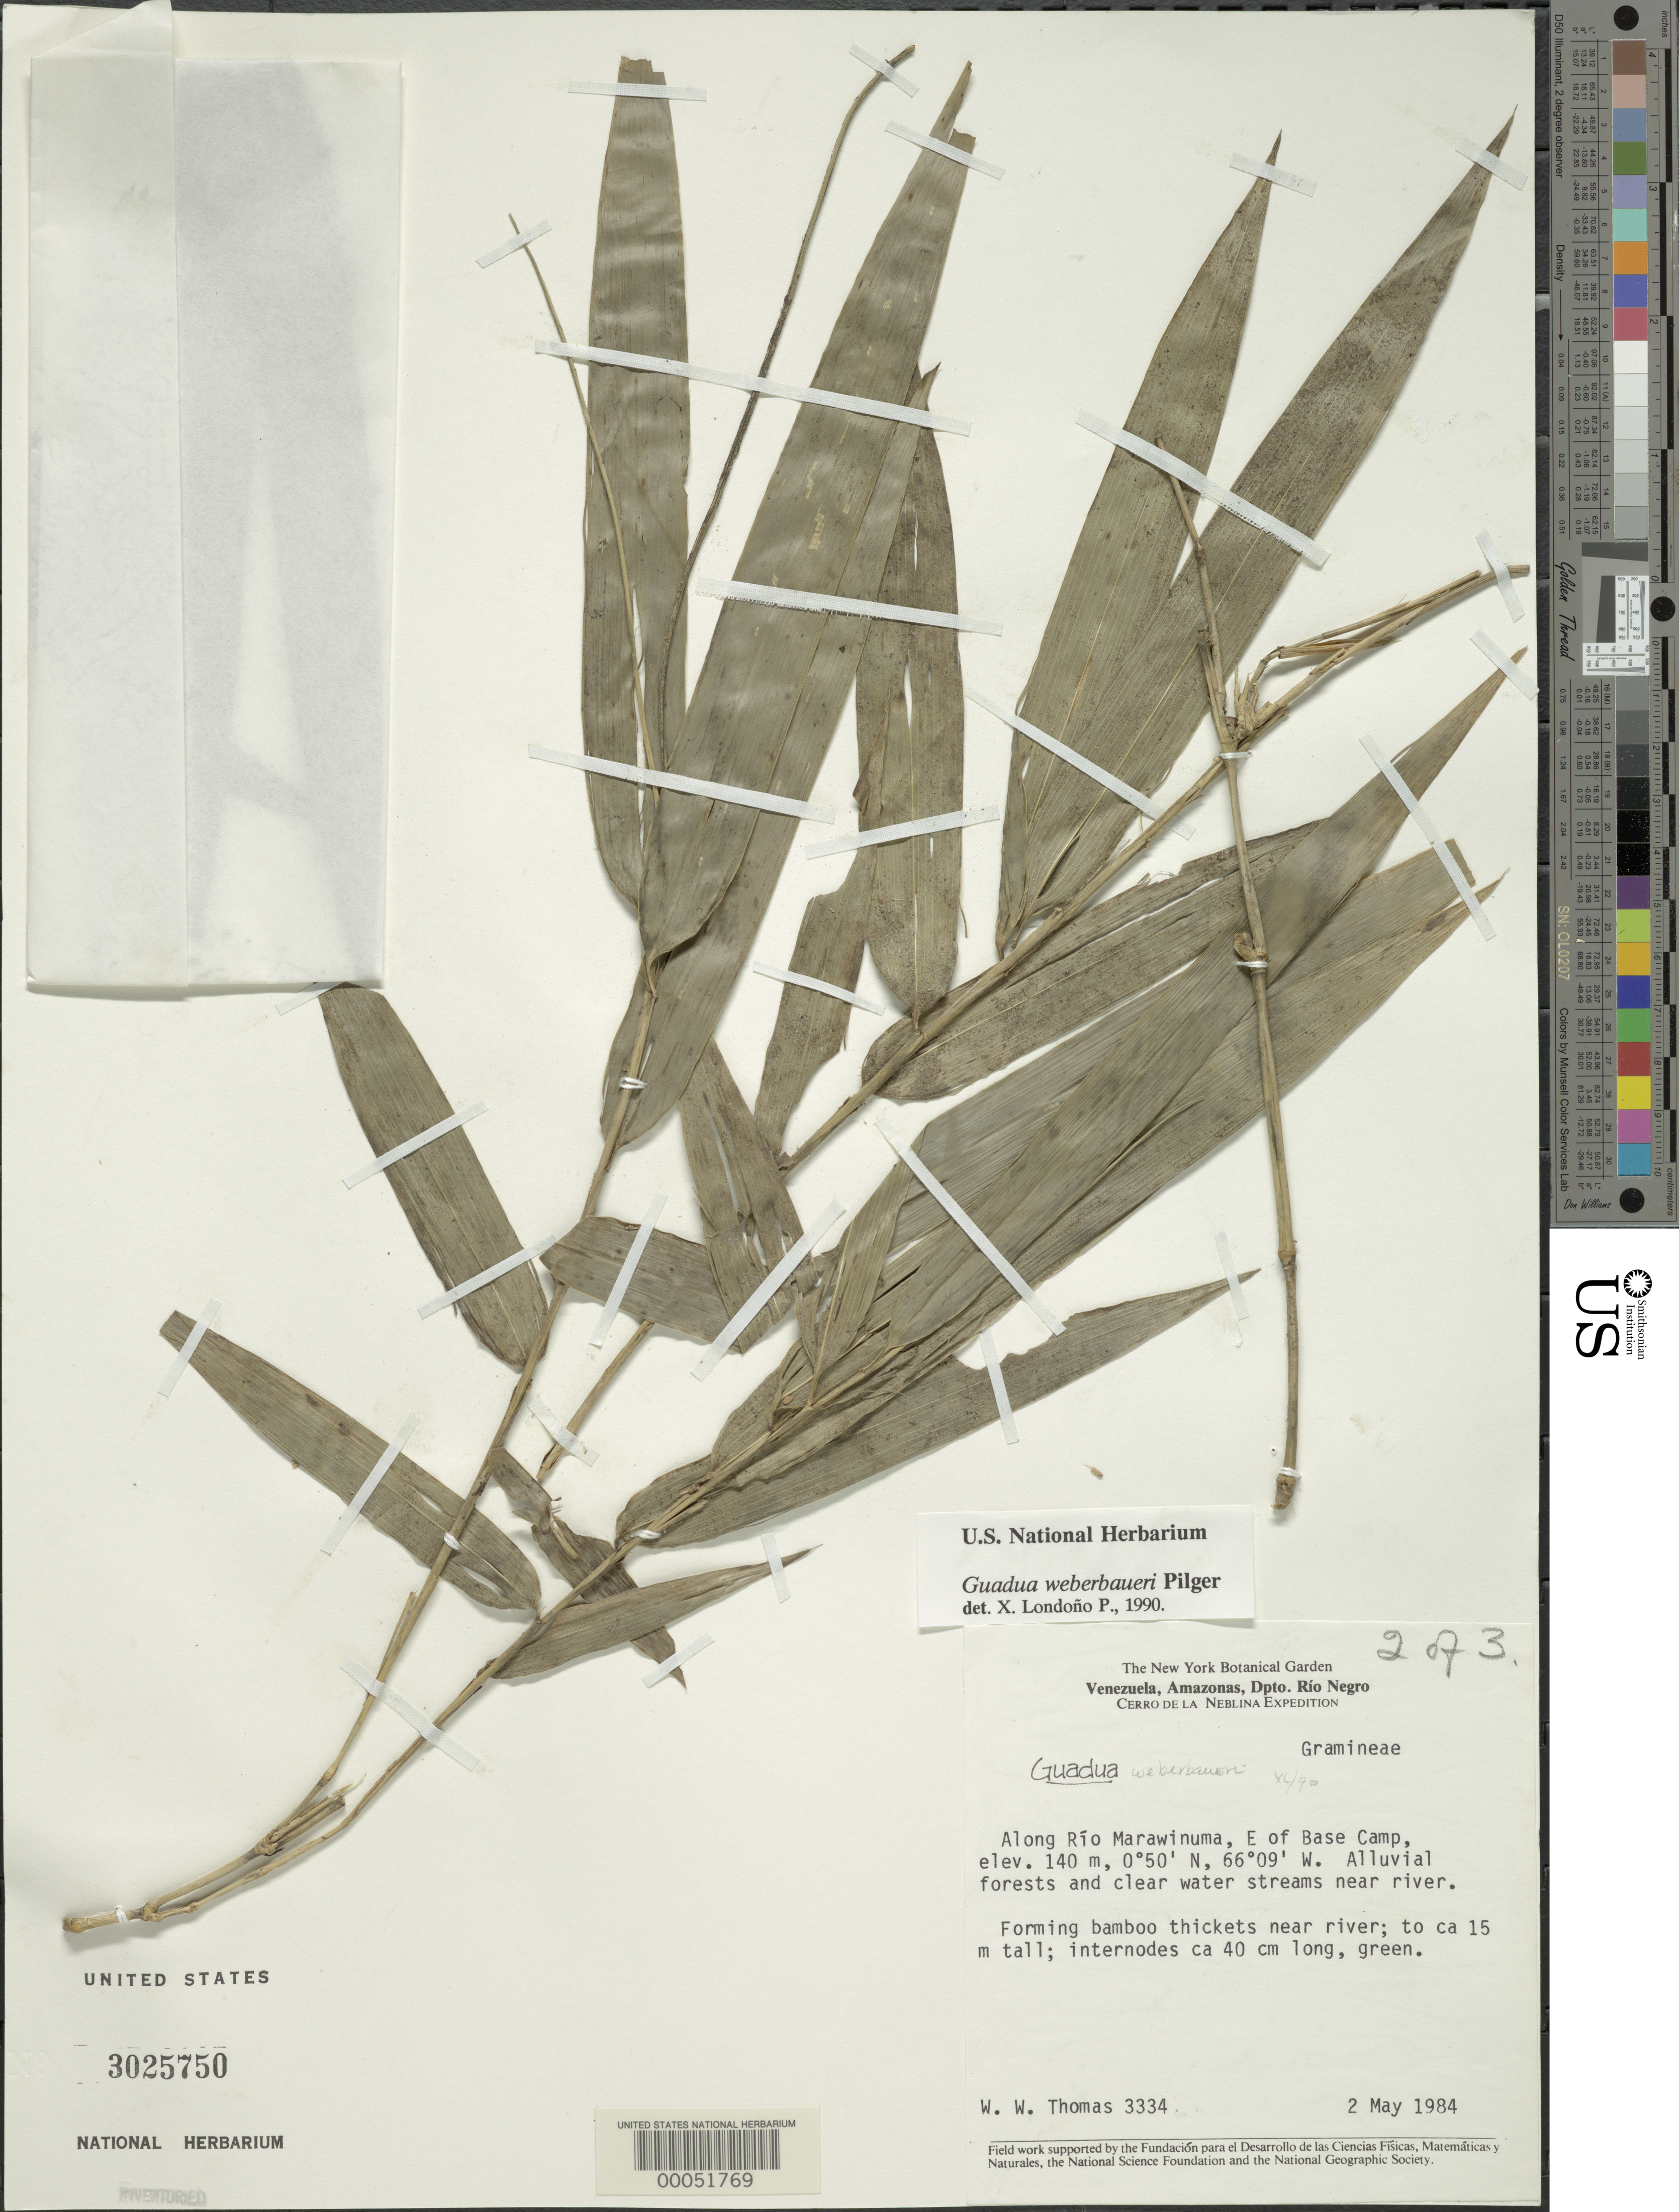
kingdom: Plantae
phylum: Tracheophyta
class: Liliopsida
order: Poales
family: Poaceae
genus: Guadua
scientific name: Guadua weberbaueri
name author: Pilg.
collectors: W. W. Thomas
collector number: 3334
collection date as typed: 02 May 1984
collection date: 1984-05-02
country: Venezuela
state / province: Amazonas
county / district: Rio Negro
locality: Rio marawinuma; e of base camp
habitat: Alluvial forest and clear water streams near river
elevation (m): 140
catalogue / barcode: US 3025750